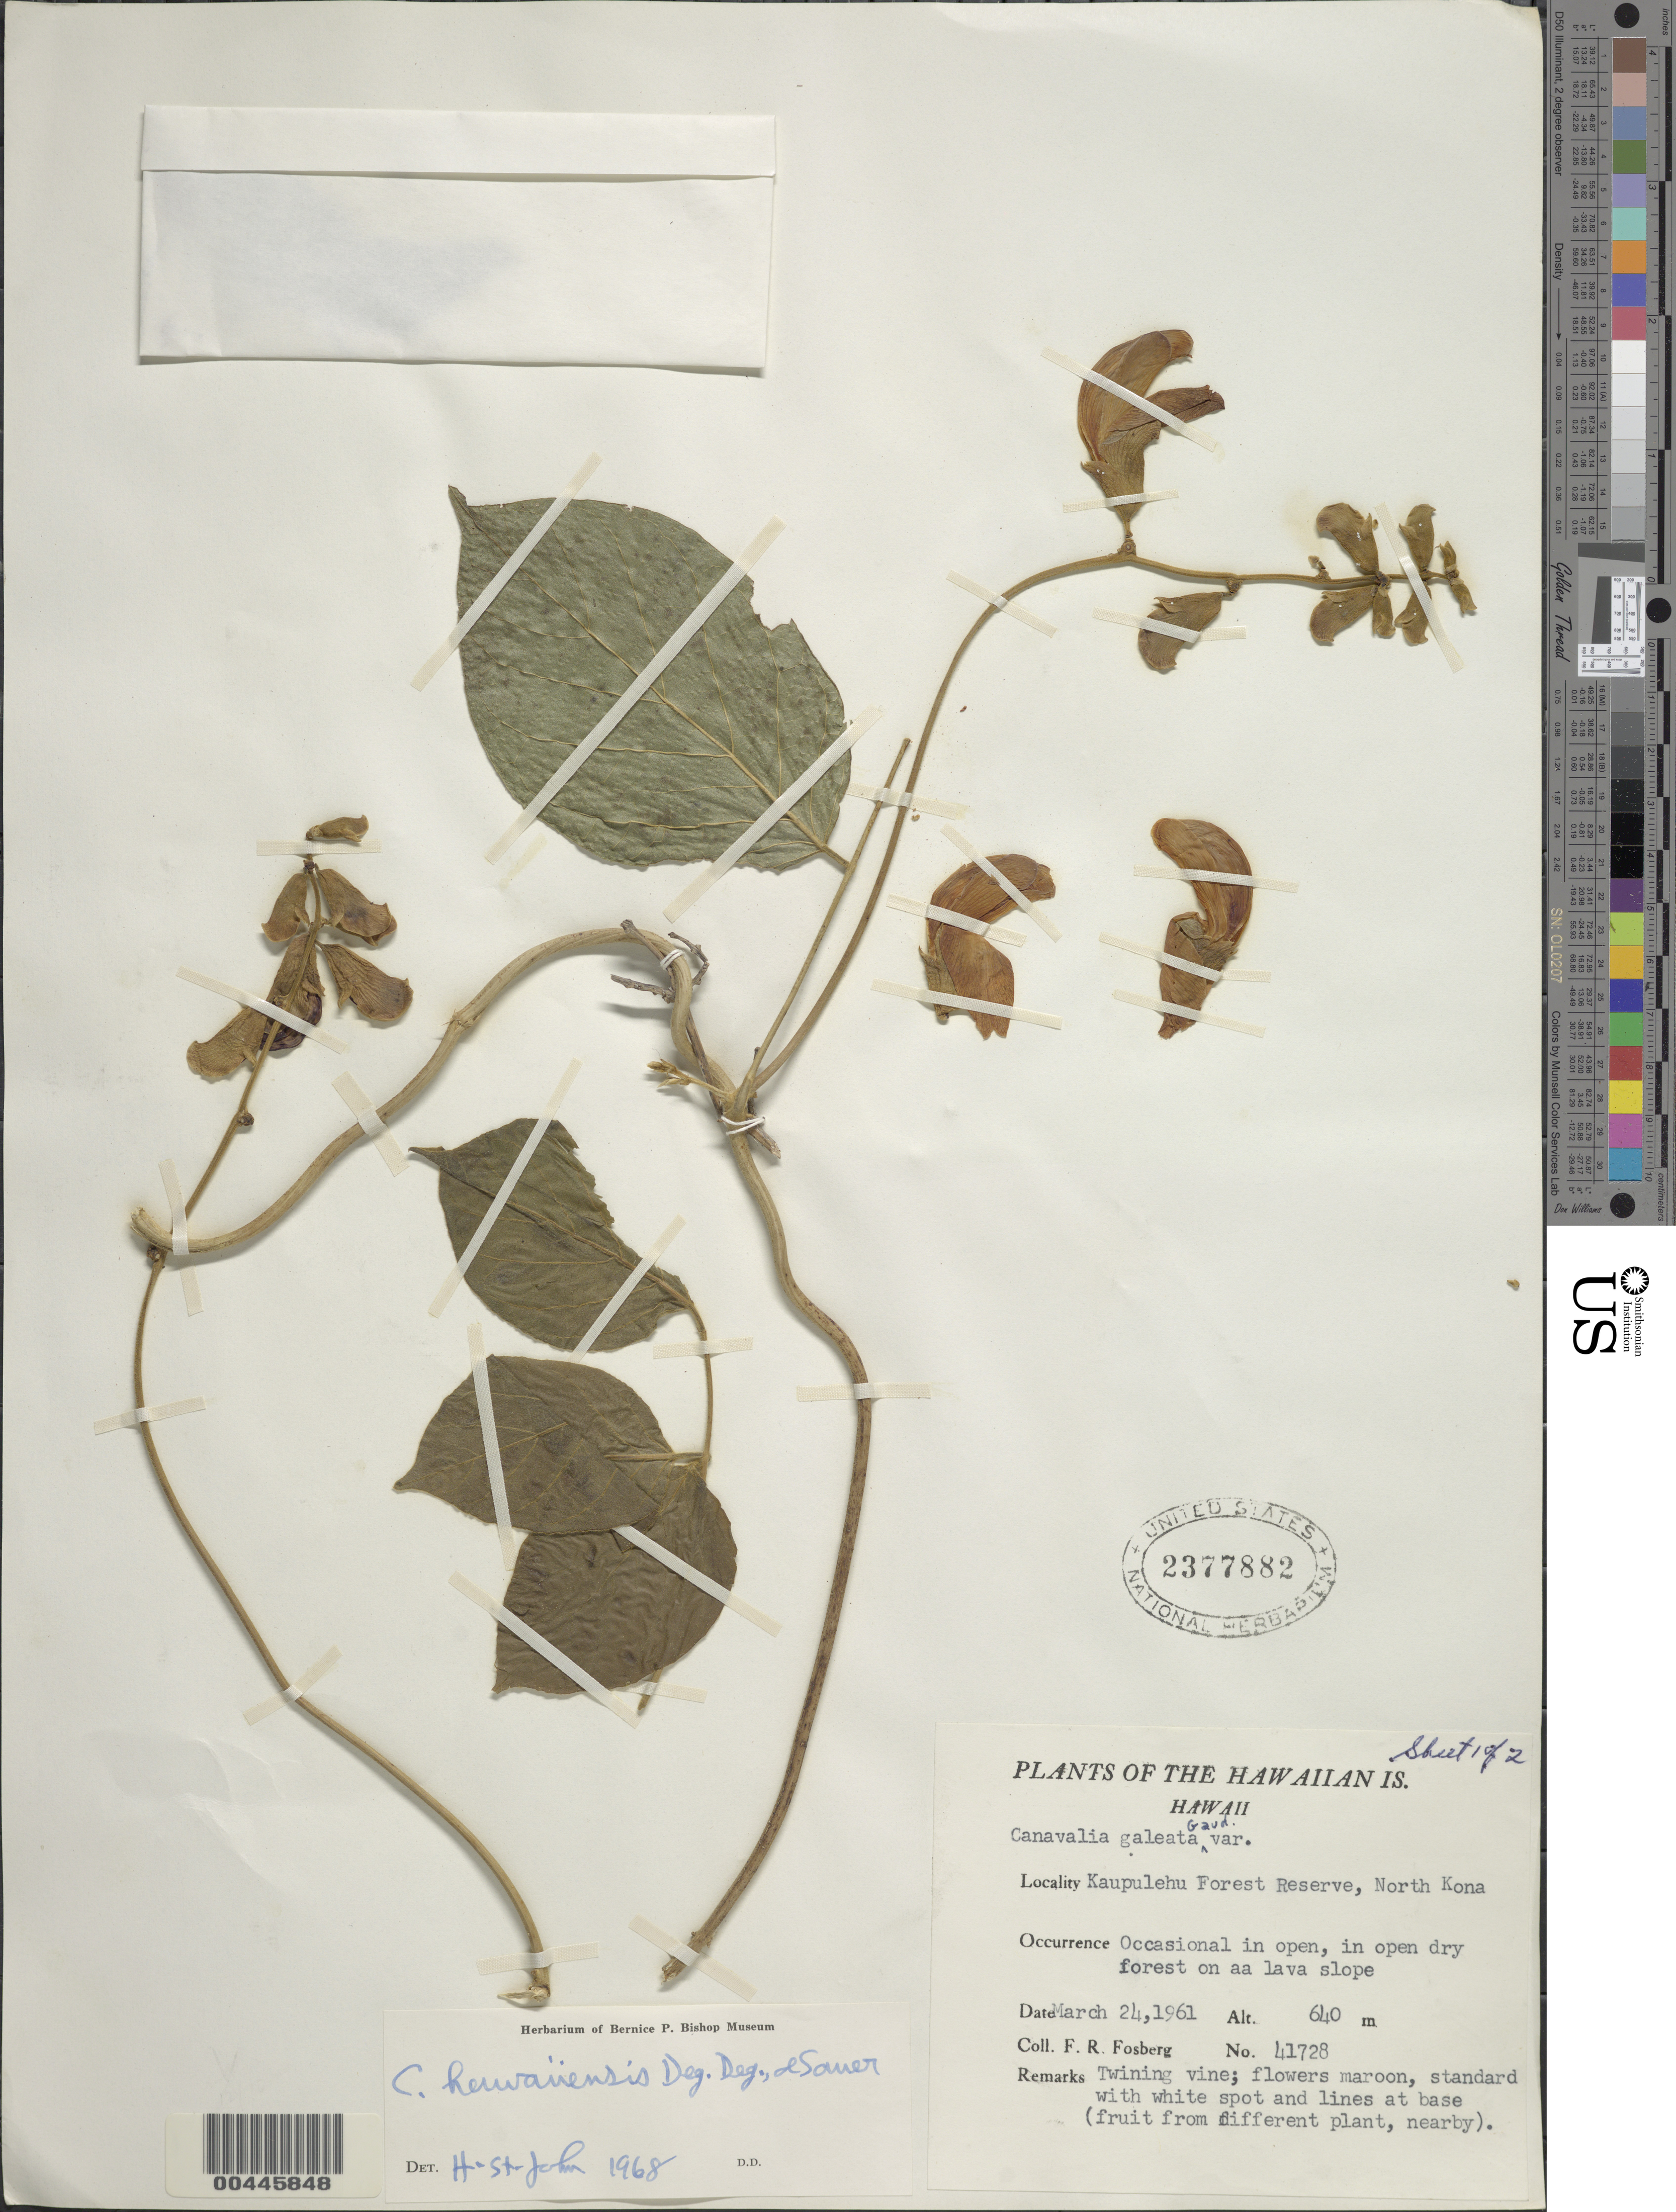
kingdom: Plantae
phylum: Tracheophyta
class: Magnoliopsida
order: Fabales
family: Fabaceae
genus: Canavalia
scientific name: Canavalia hawaiiensis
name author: O. Deg. & J.D. Sauer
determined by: St. John, H.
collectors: F. R. Fosberg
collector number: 41728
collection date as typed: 24 Mar 1961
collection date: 1961-03-24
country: United States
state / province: Hawaii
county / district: Hawaii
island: Hawaii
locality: Kaupulehu For Res, N Kona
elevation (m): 640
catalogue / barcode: US 2377882